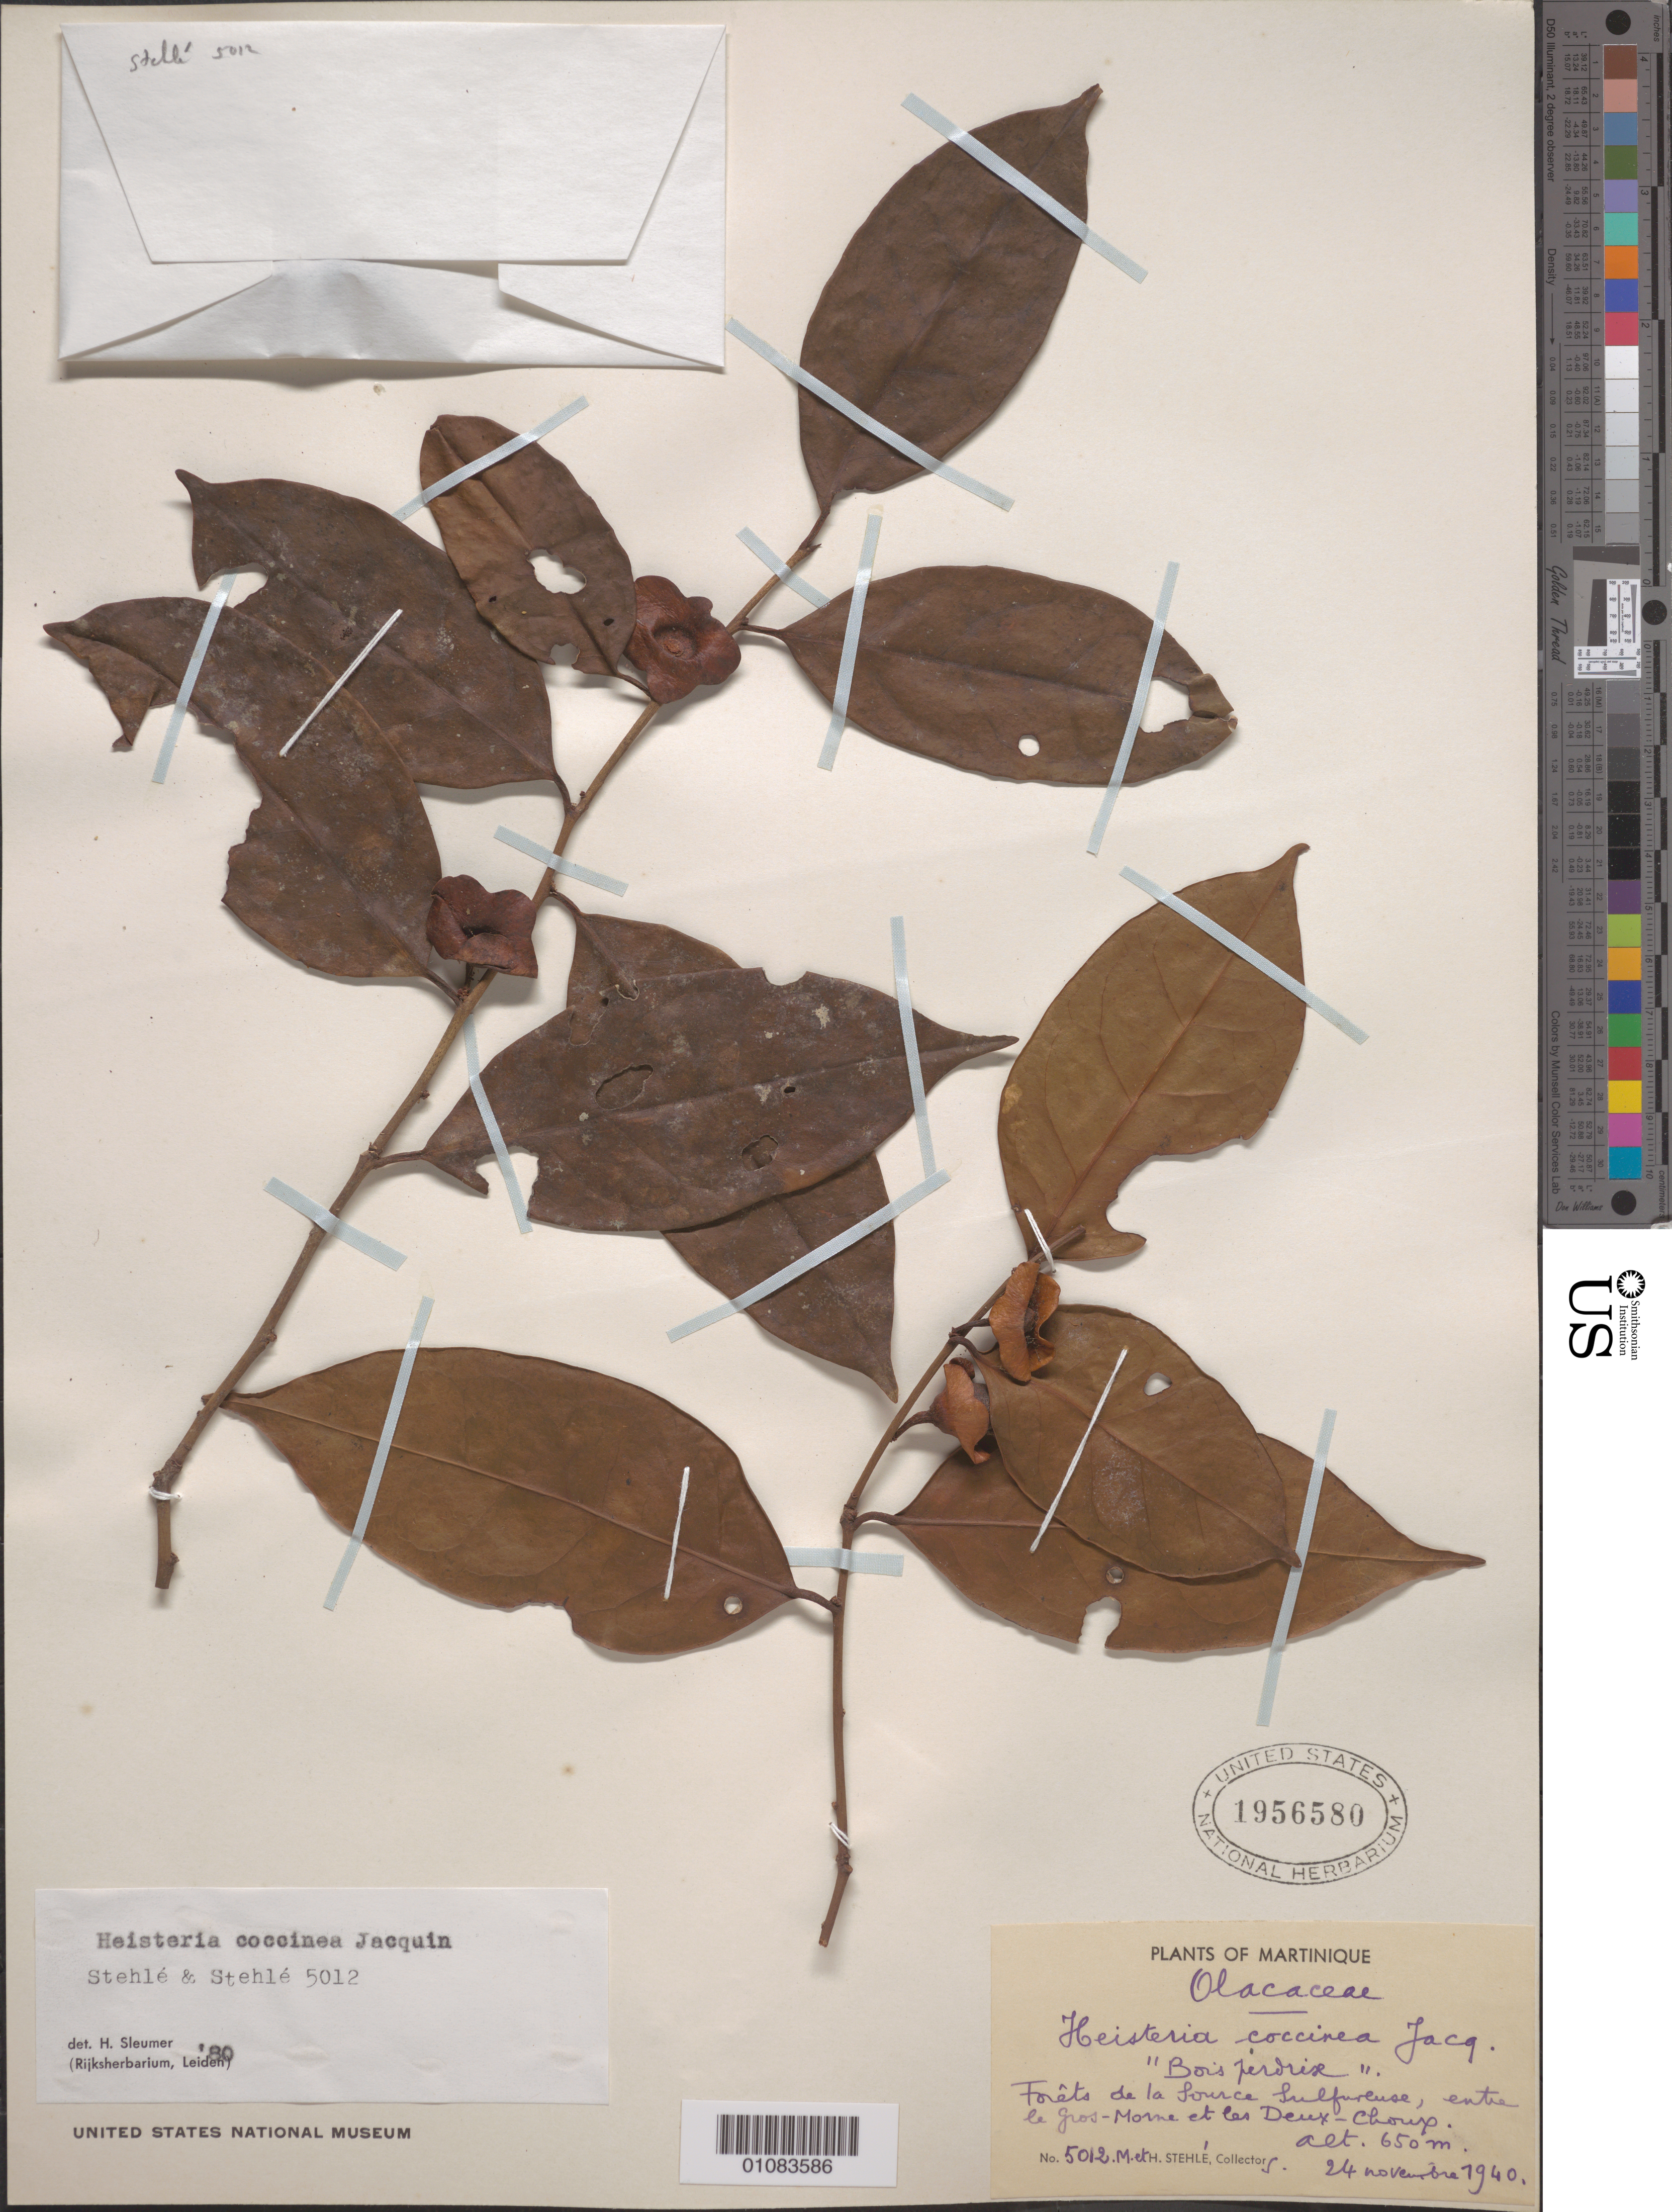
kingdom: Plantae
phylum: Tracheophyta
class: Magnoliopsida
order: Santalales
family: Erythropalaceae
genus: Heisteria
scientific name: Heisteria coccinea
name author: Jacq.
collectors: M. Stehlé & H. Stehlé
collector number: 5012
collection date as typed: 24 Nov 1940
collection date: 1940-11-24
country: Martinique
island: Martinique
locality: Forets de la Source Sulfureuse, entre le Gros-Morne et les Deux-Choux.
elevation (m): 650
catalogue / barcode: US 1956580